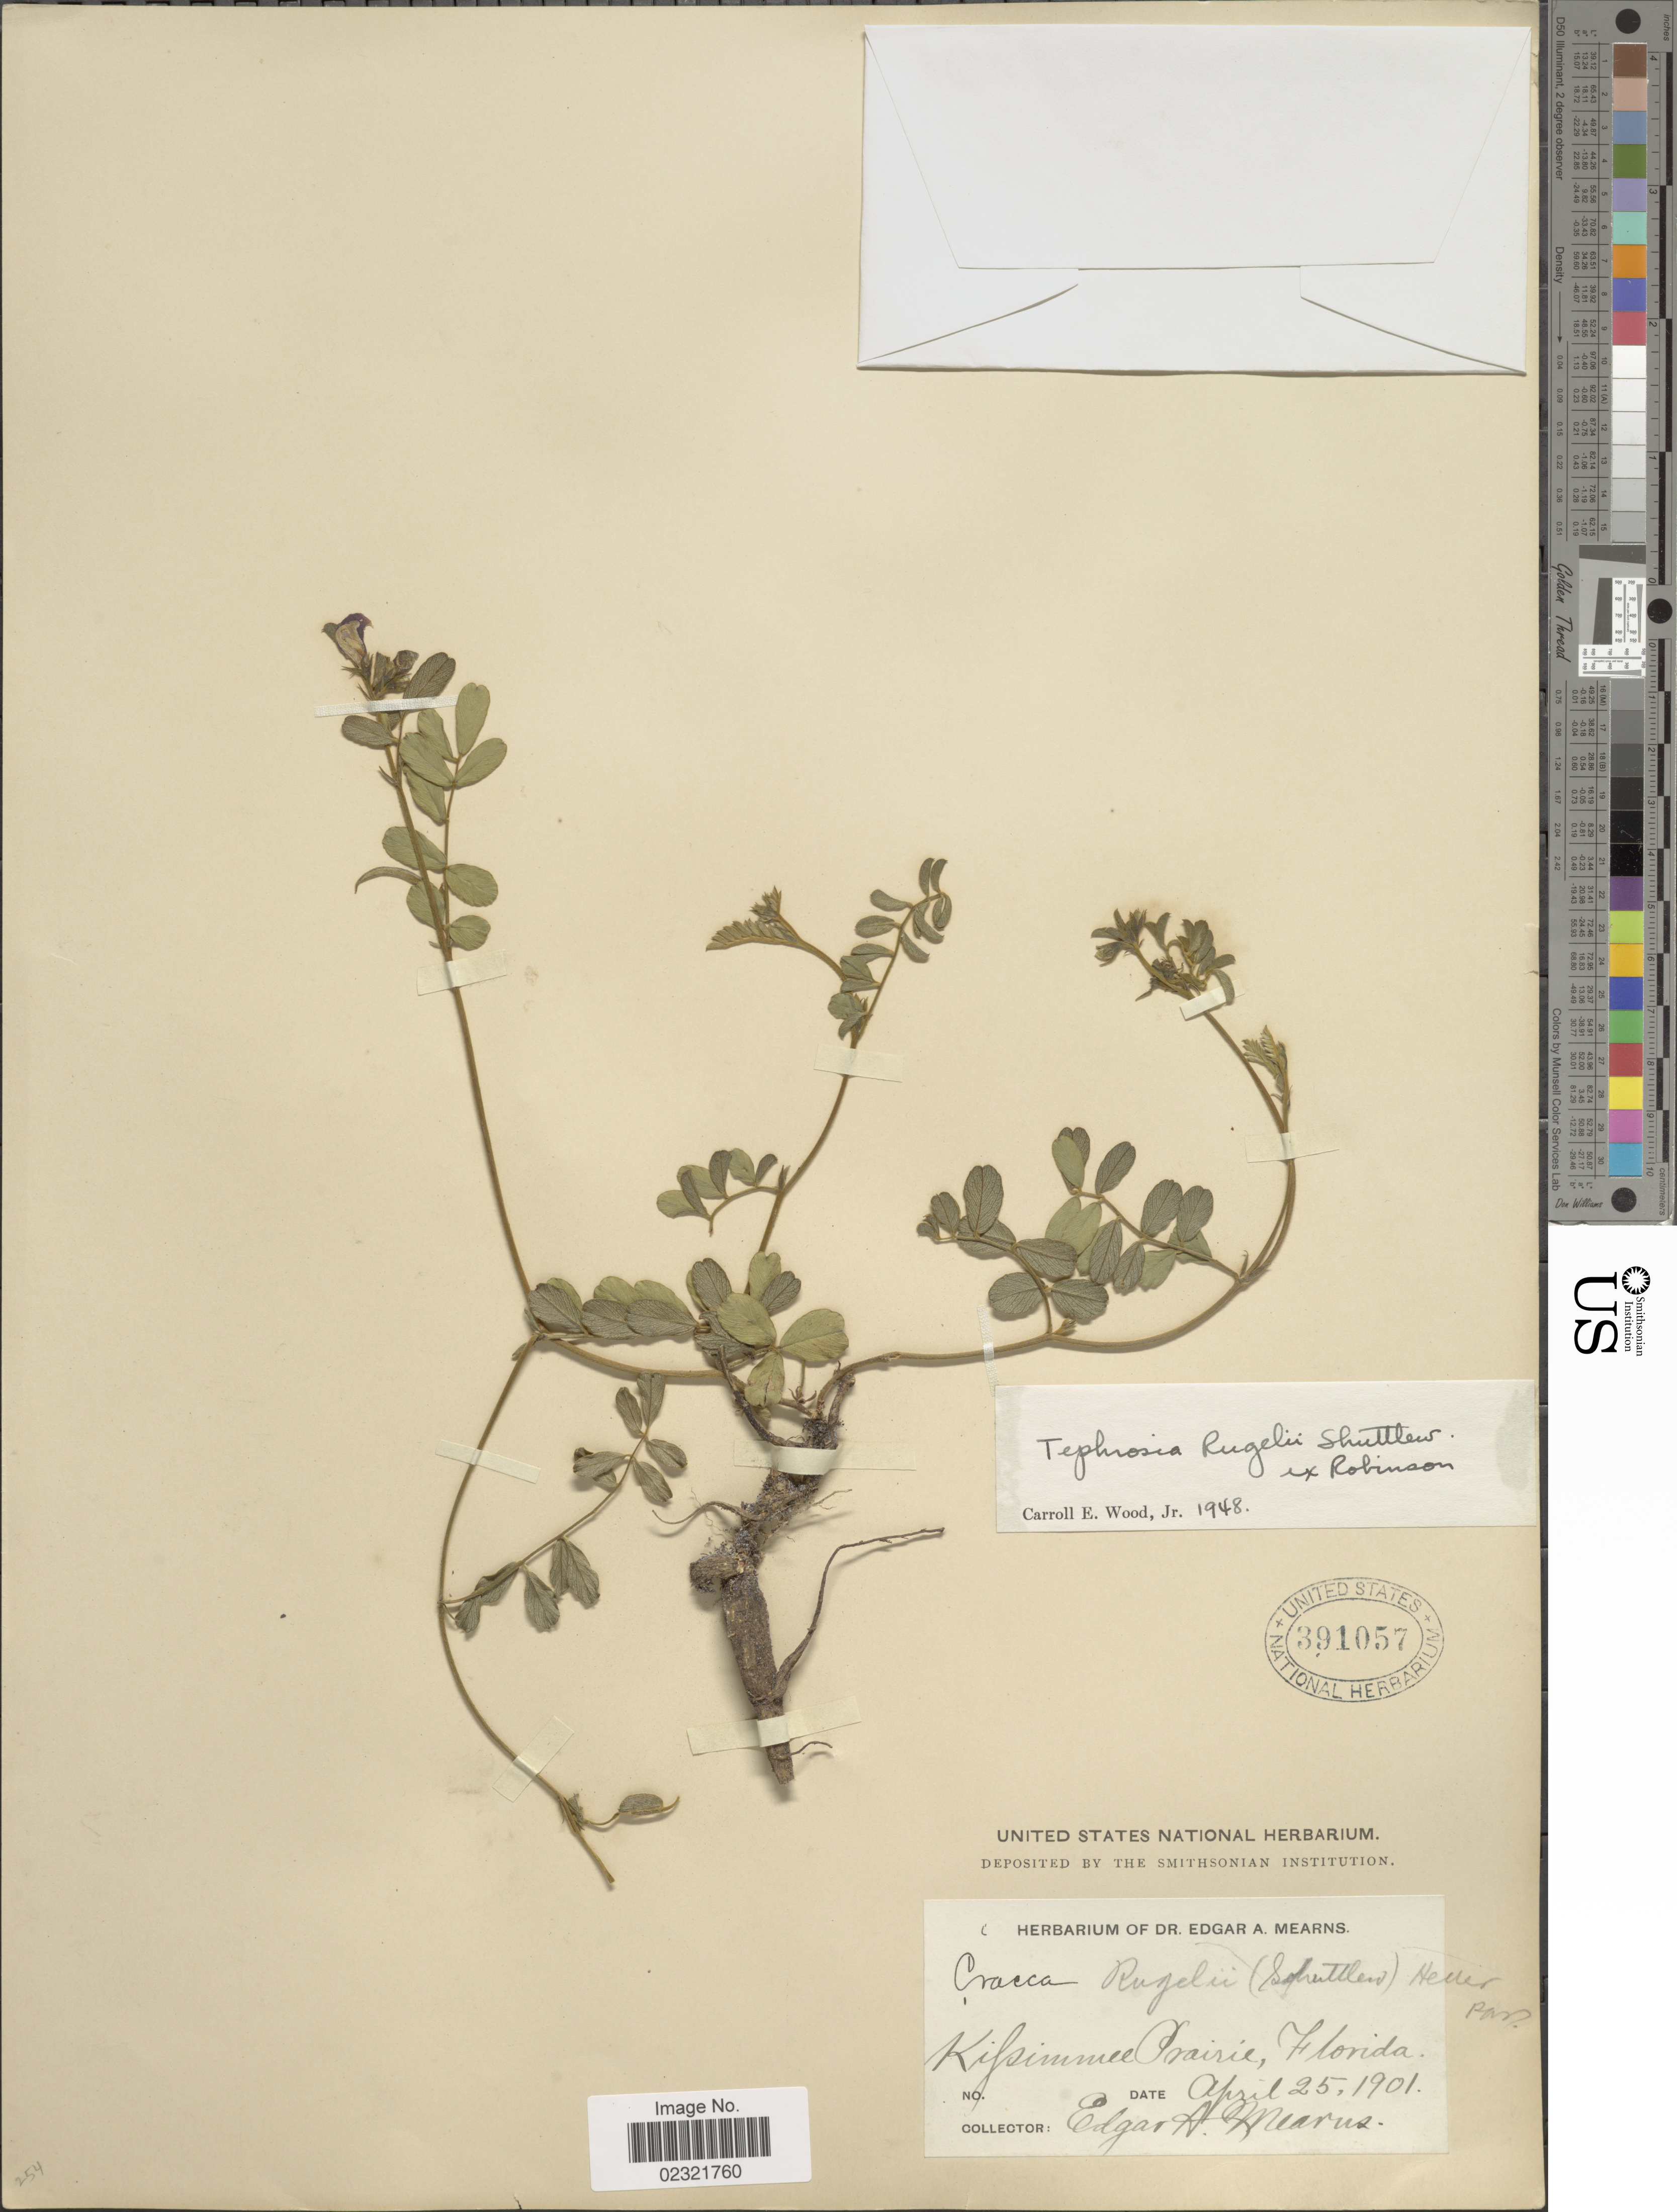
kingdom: Plantae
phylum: Tracheophyta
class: Magnoliopsida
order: Fabales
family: Fabaceae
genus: Tephrosia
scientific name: Tephrosia rugelii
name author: Shuttlew.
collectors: E. A. Mearns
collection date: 1901-04-25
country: United States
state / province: Florida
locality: Kissimmee Prairie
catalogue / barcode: US 391057